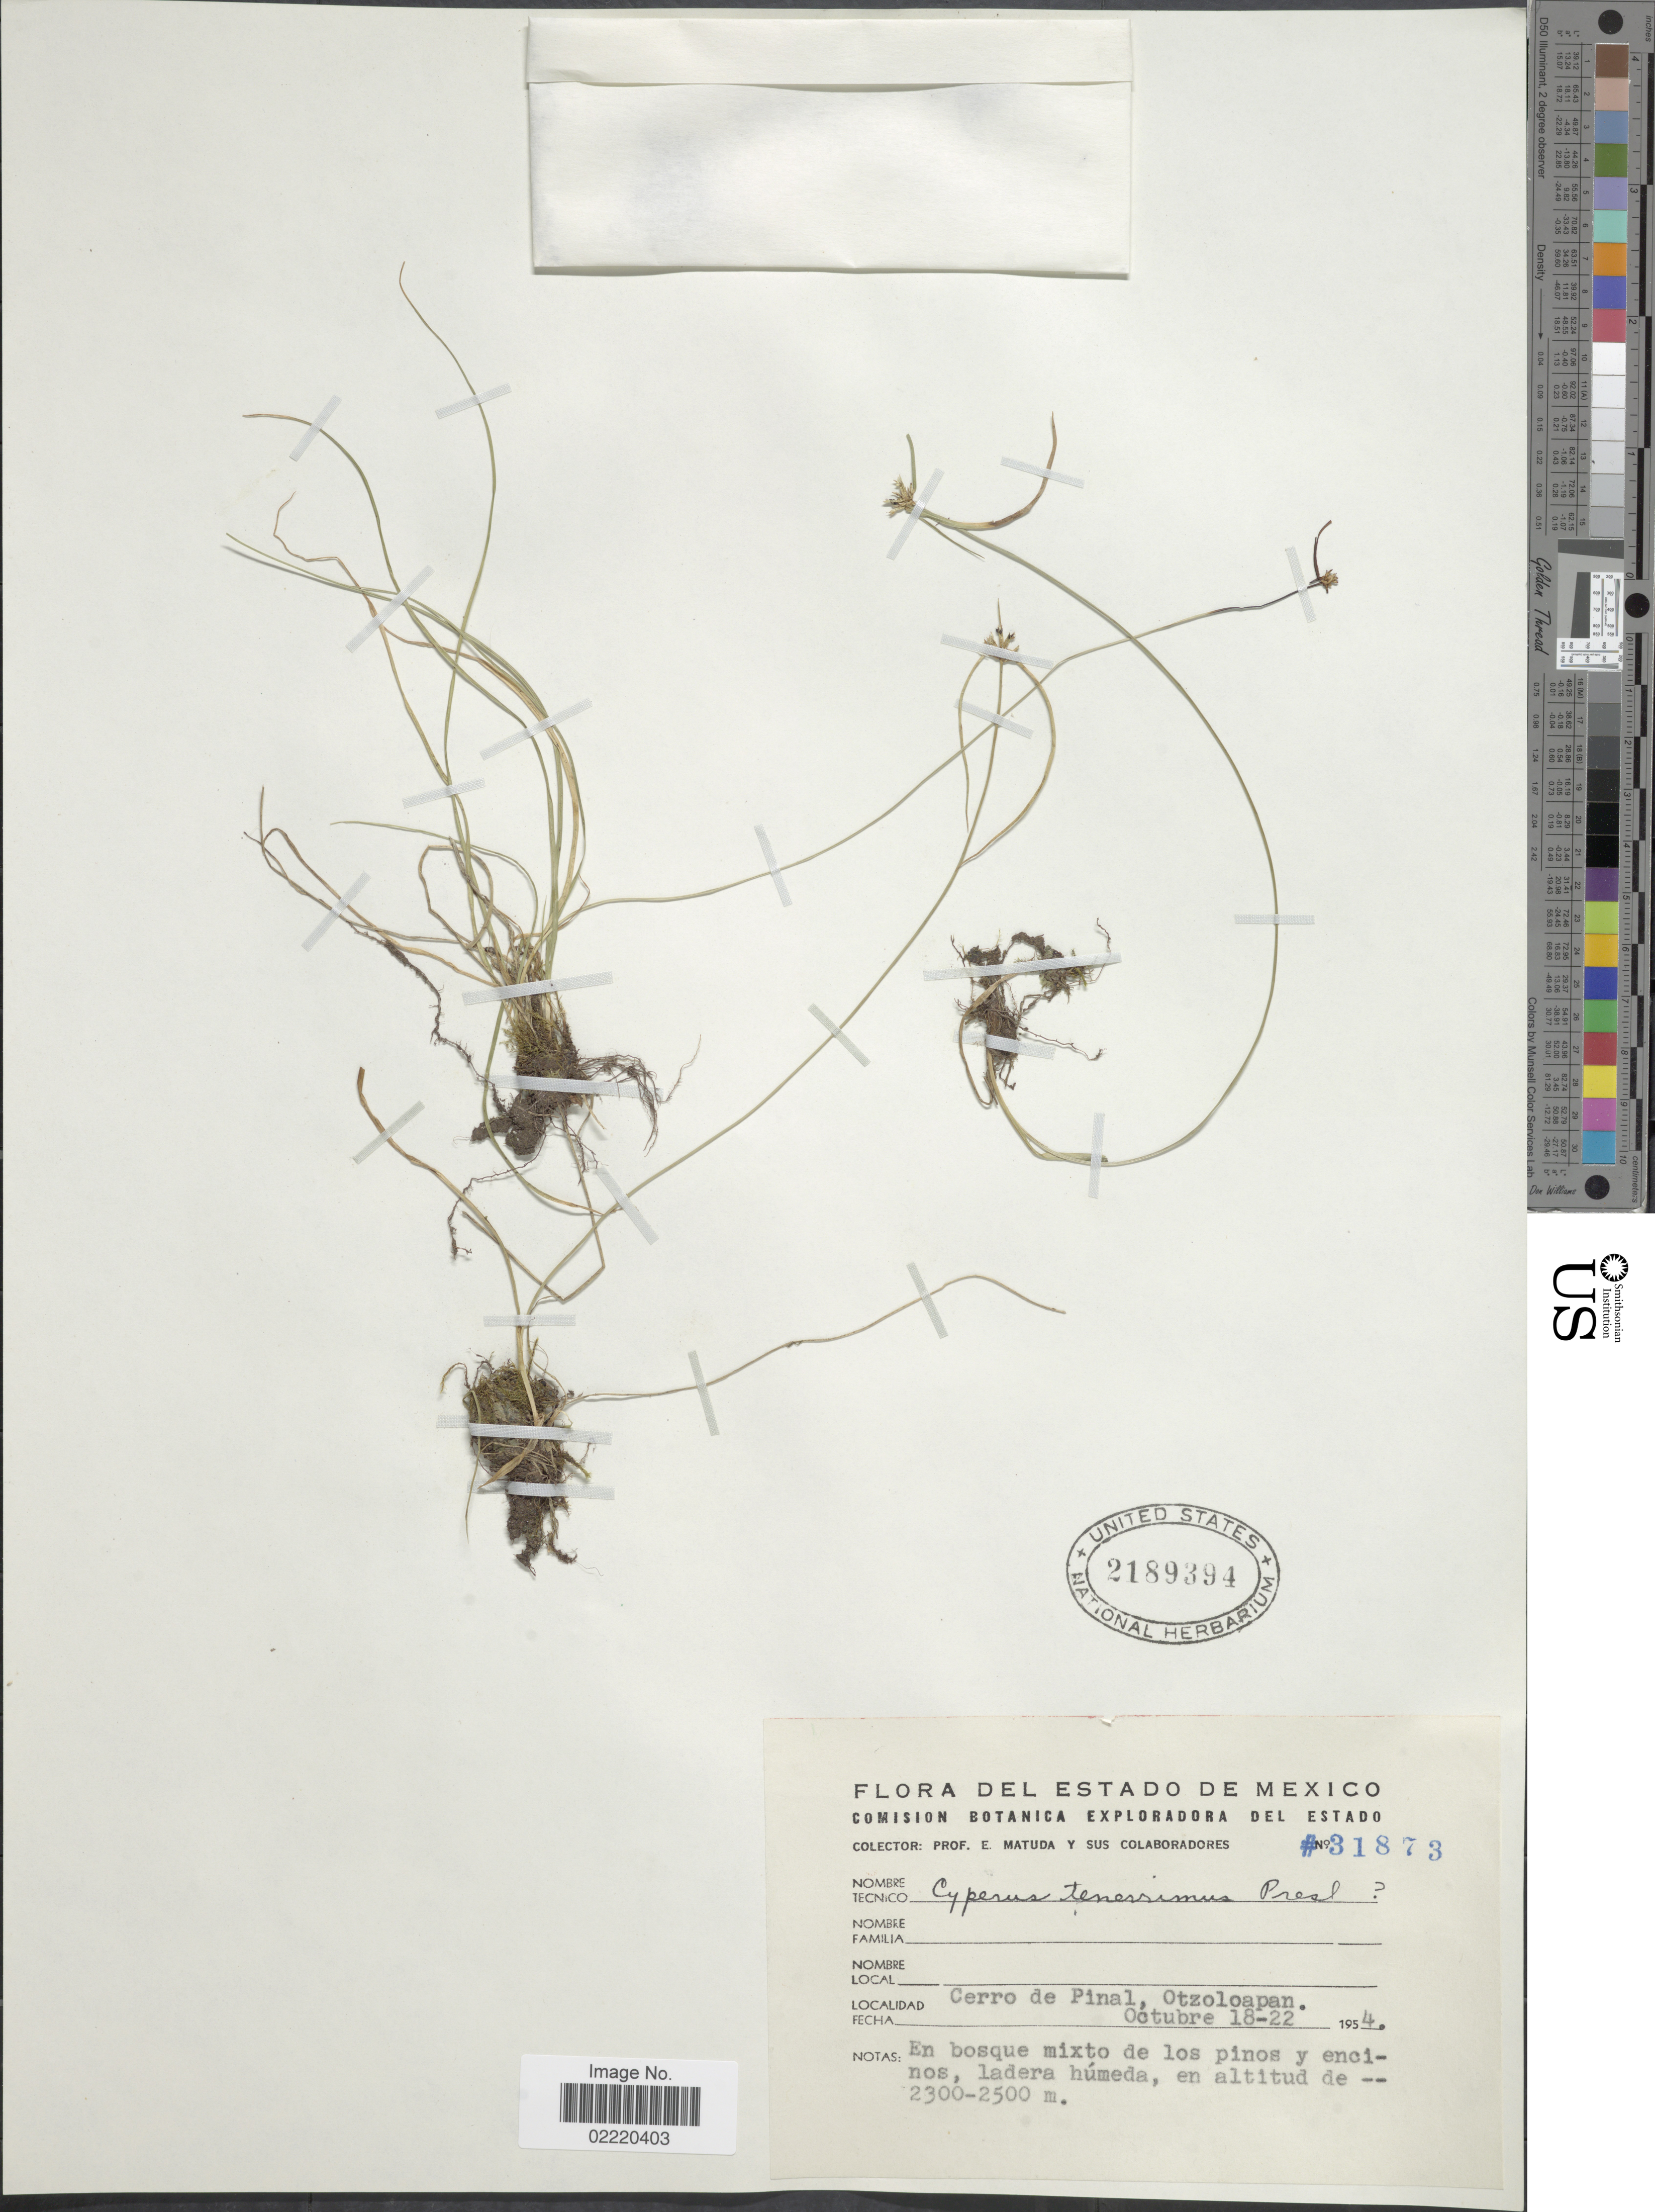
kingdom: Plantae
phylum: Tracheophyta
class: Liliopsida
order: Poales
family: Cyperaceae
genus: Cyperus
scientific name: Cyperus tenerrimus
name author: J. Presl & C. Presl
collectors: E. Matuda & Sus Colaboradores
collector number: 31873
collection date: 1954-10-18/1954-10-22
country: Mexico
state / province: México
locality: Estado de Mexico, Cerro de Pinal, Otzoloapan.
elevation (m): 2300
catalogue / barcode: US 2189394